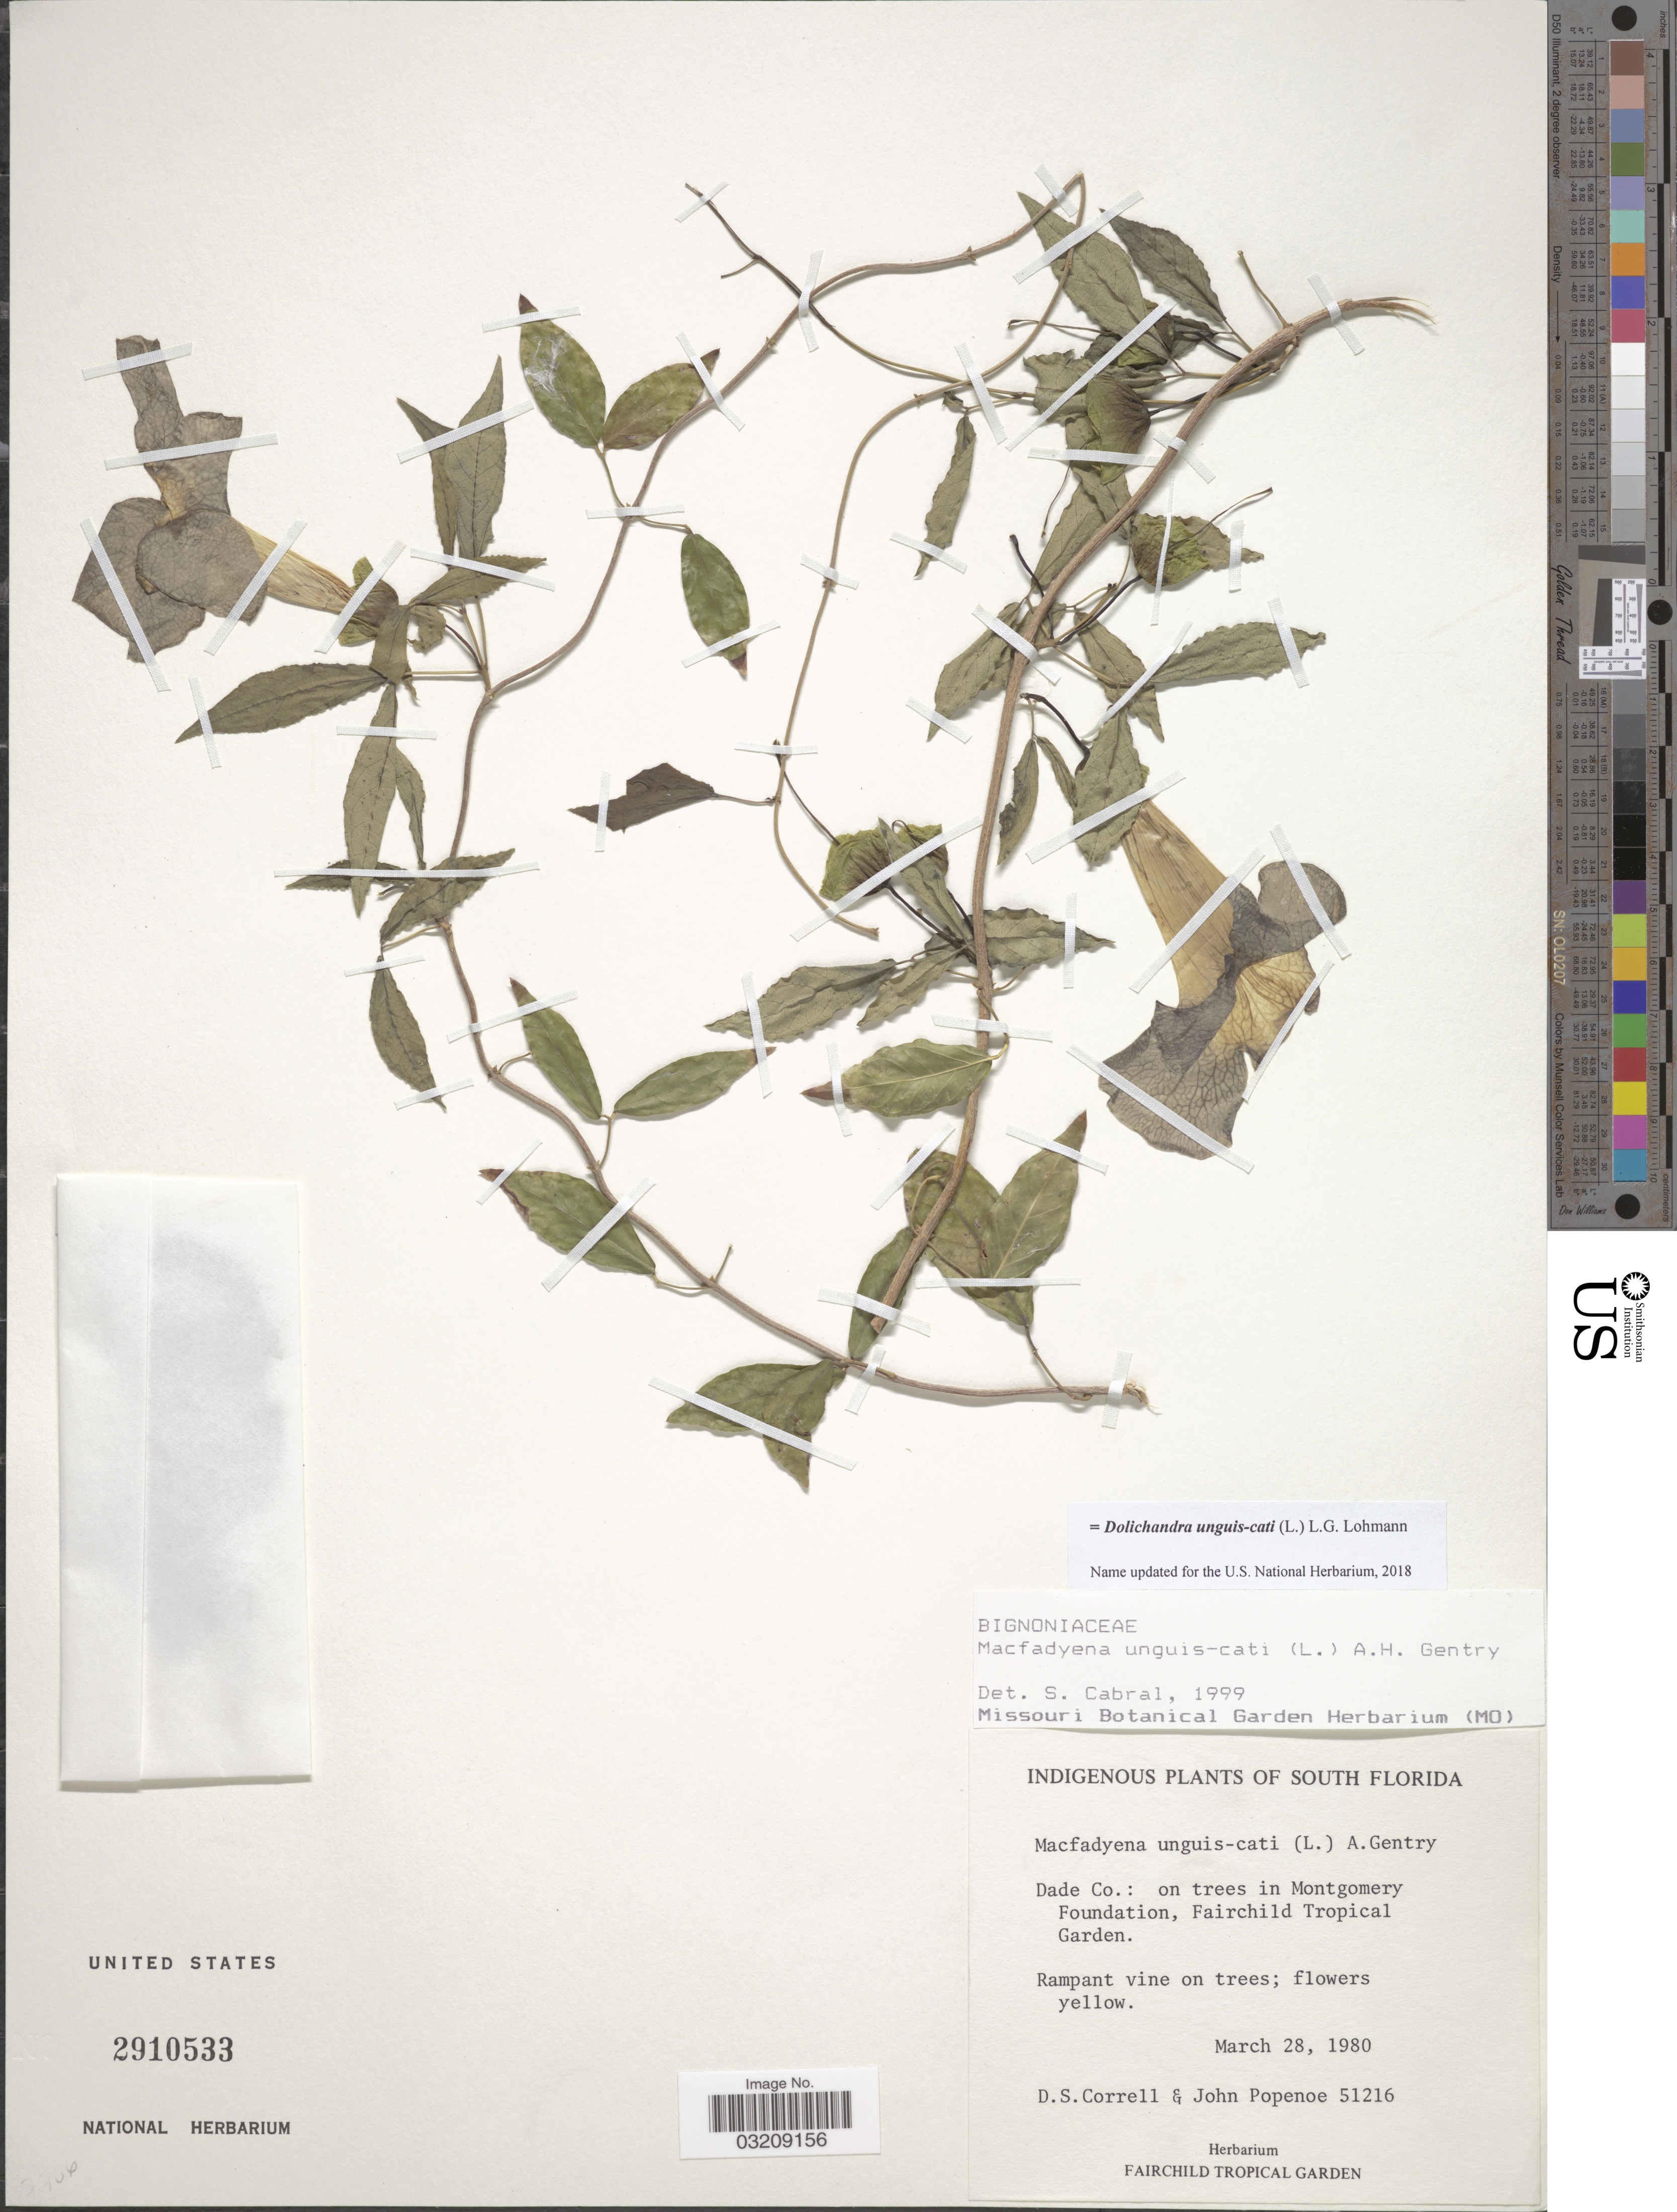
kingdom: Plantae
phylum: Tracheophyta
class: Magnoliopsida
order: Lamiales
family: Bignoniaceae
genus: Dolichandra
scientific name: Dolichandra unguis-cati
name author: (L.) L.G. Lohmann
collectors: D. S. Correll & J. Popenoe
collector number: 51216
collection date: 1980-03-28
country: United States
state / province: Florida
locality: South Florida. Dade Co.: on trees in Montgomery Foundation, Fairchild Tropical Garden.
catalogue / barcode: US 2910533